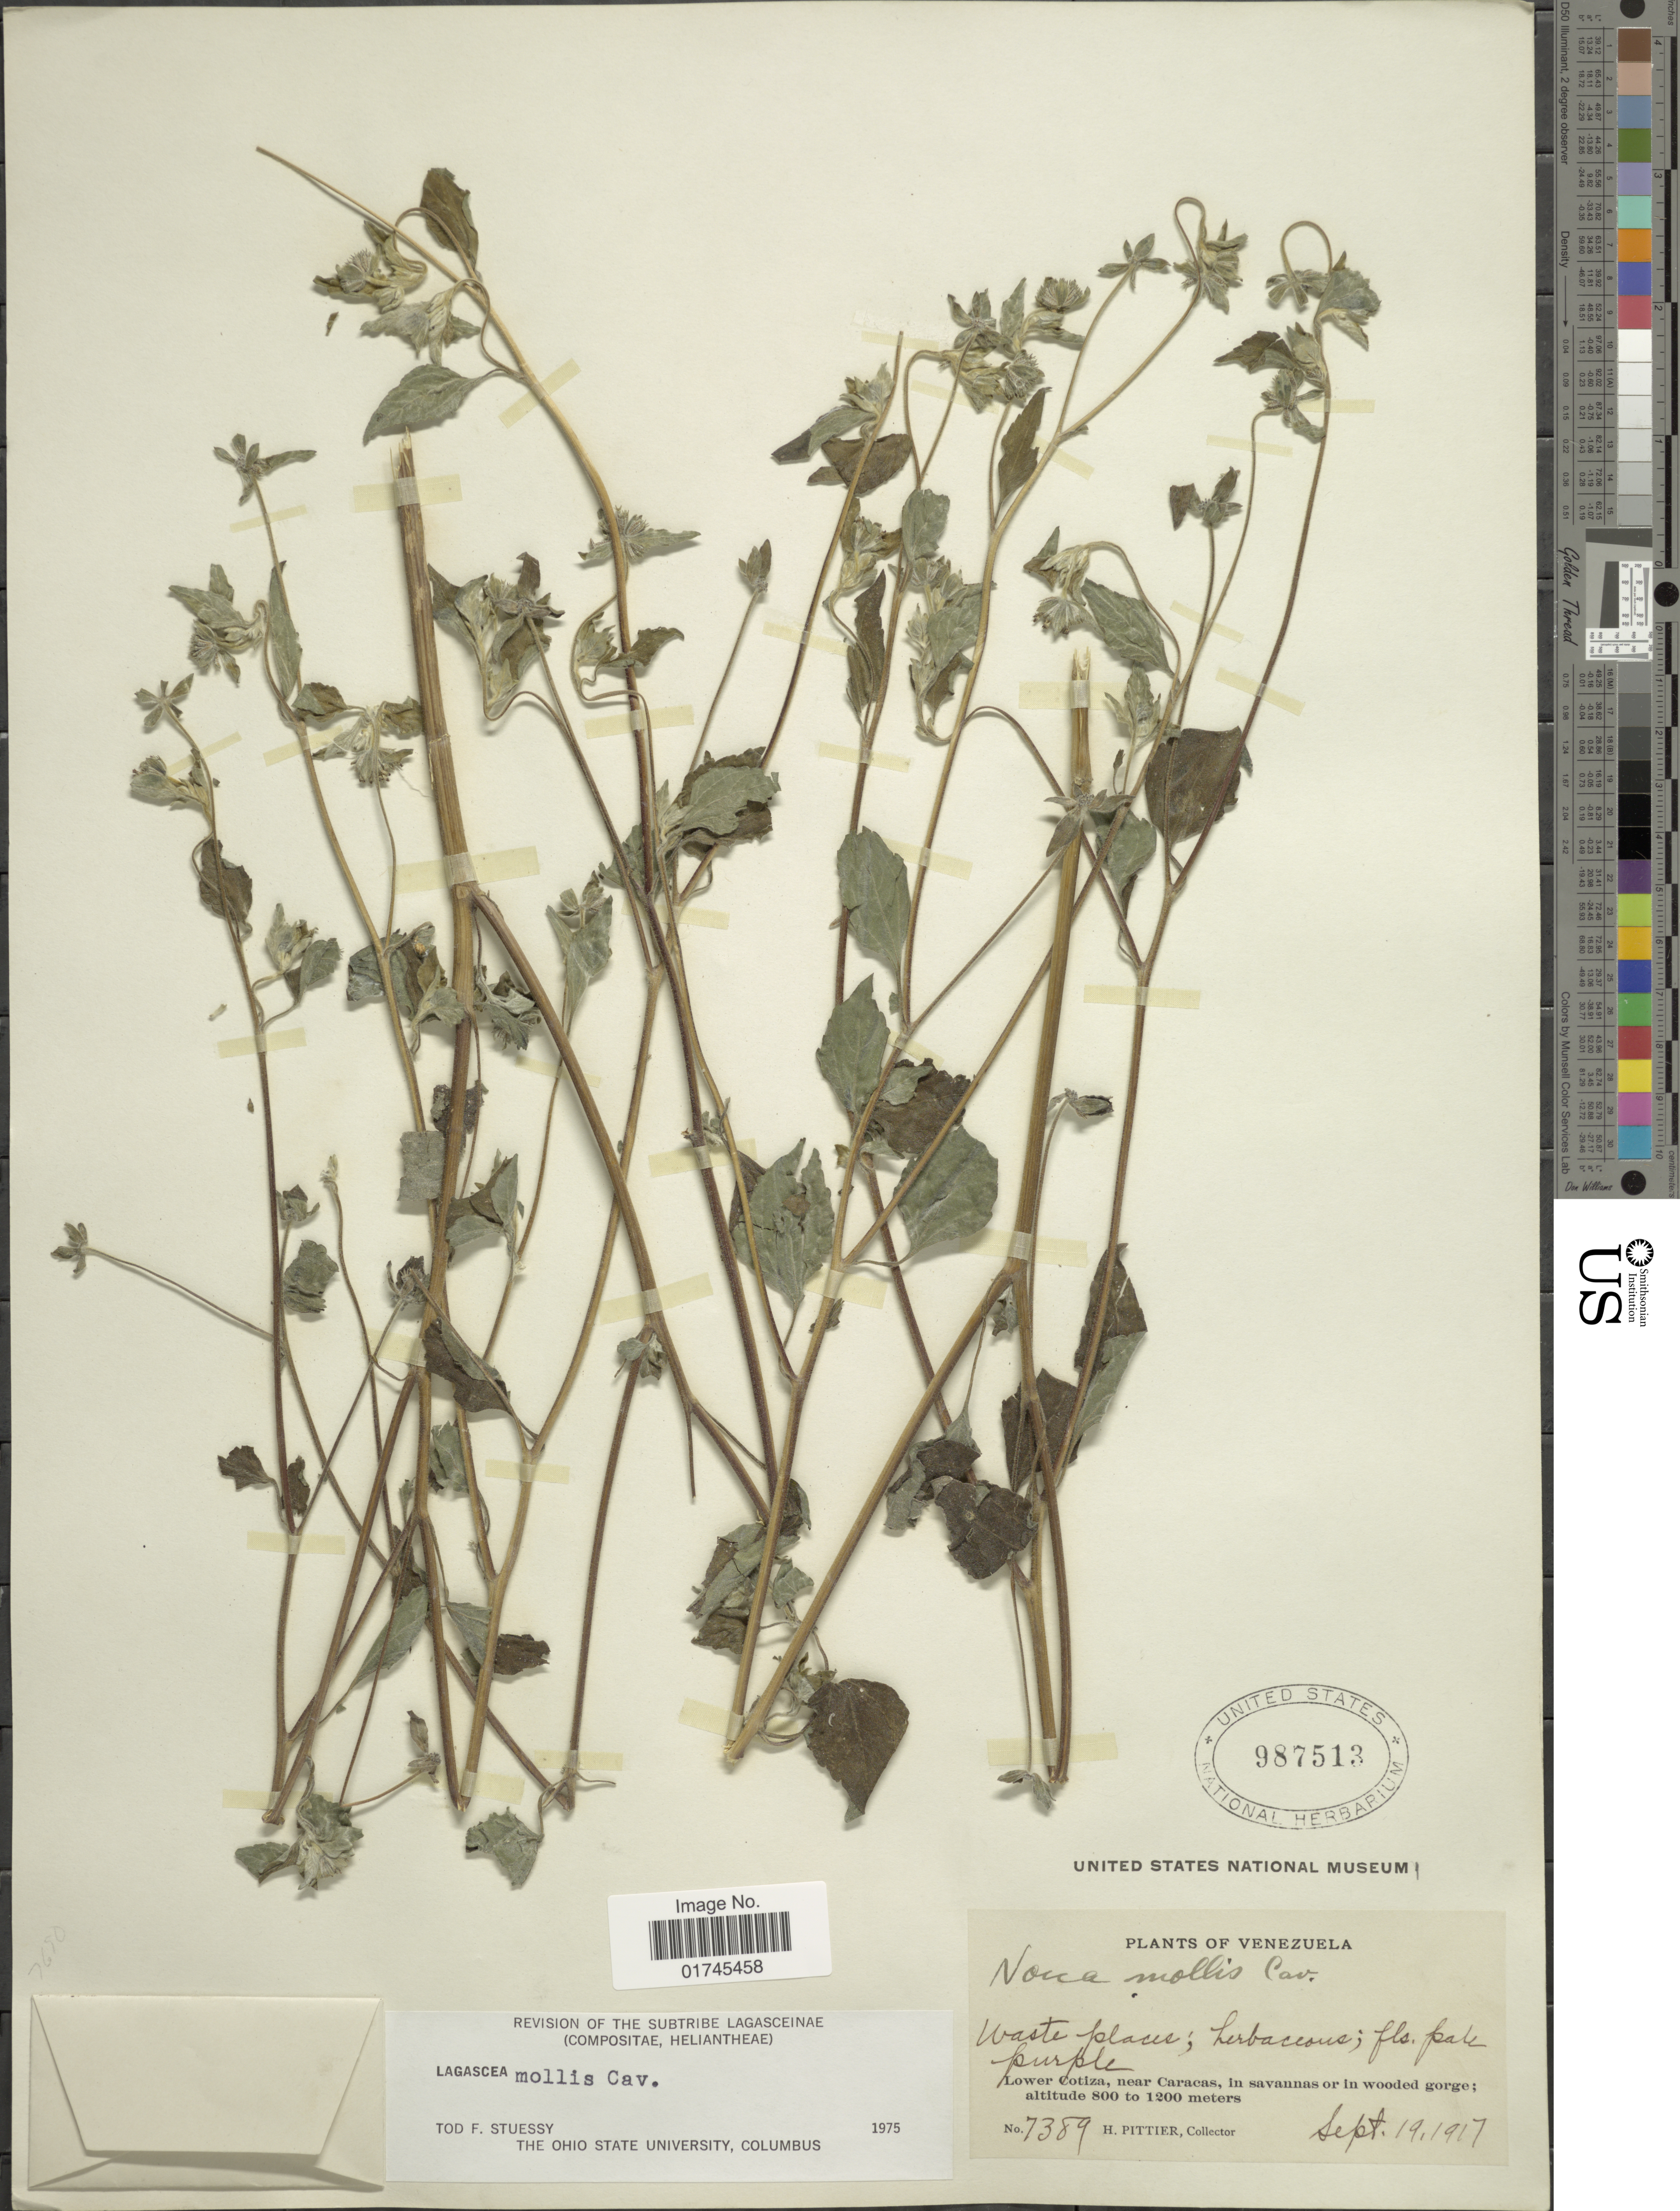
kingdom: Plantae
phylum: Tracheophyta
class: Magnoliopsida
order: Asterales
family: Asteraceae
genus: Lagascea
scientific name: Lagascea mollis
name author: Cav.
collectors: H. F. Pittier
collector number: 7389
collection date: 1917-09-19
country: Venezuela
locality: Lower Cotiza, near Caracas, in savannas or in wooded gorge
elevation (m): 800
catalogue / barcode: US 987513